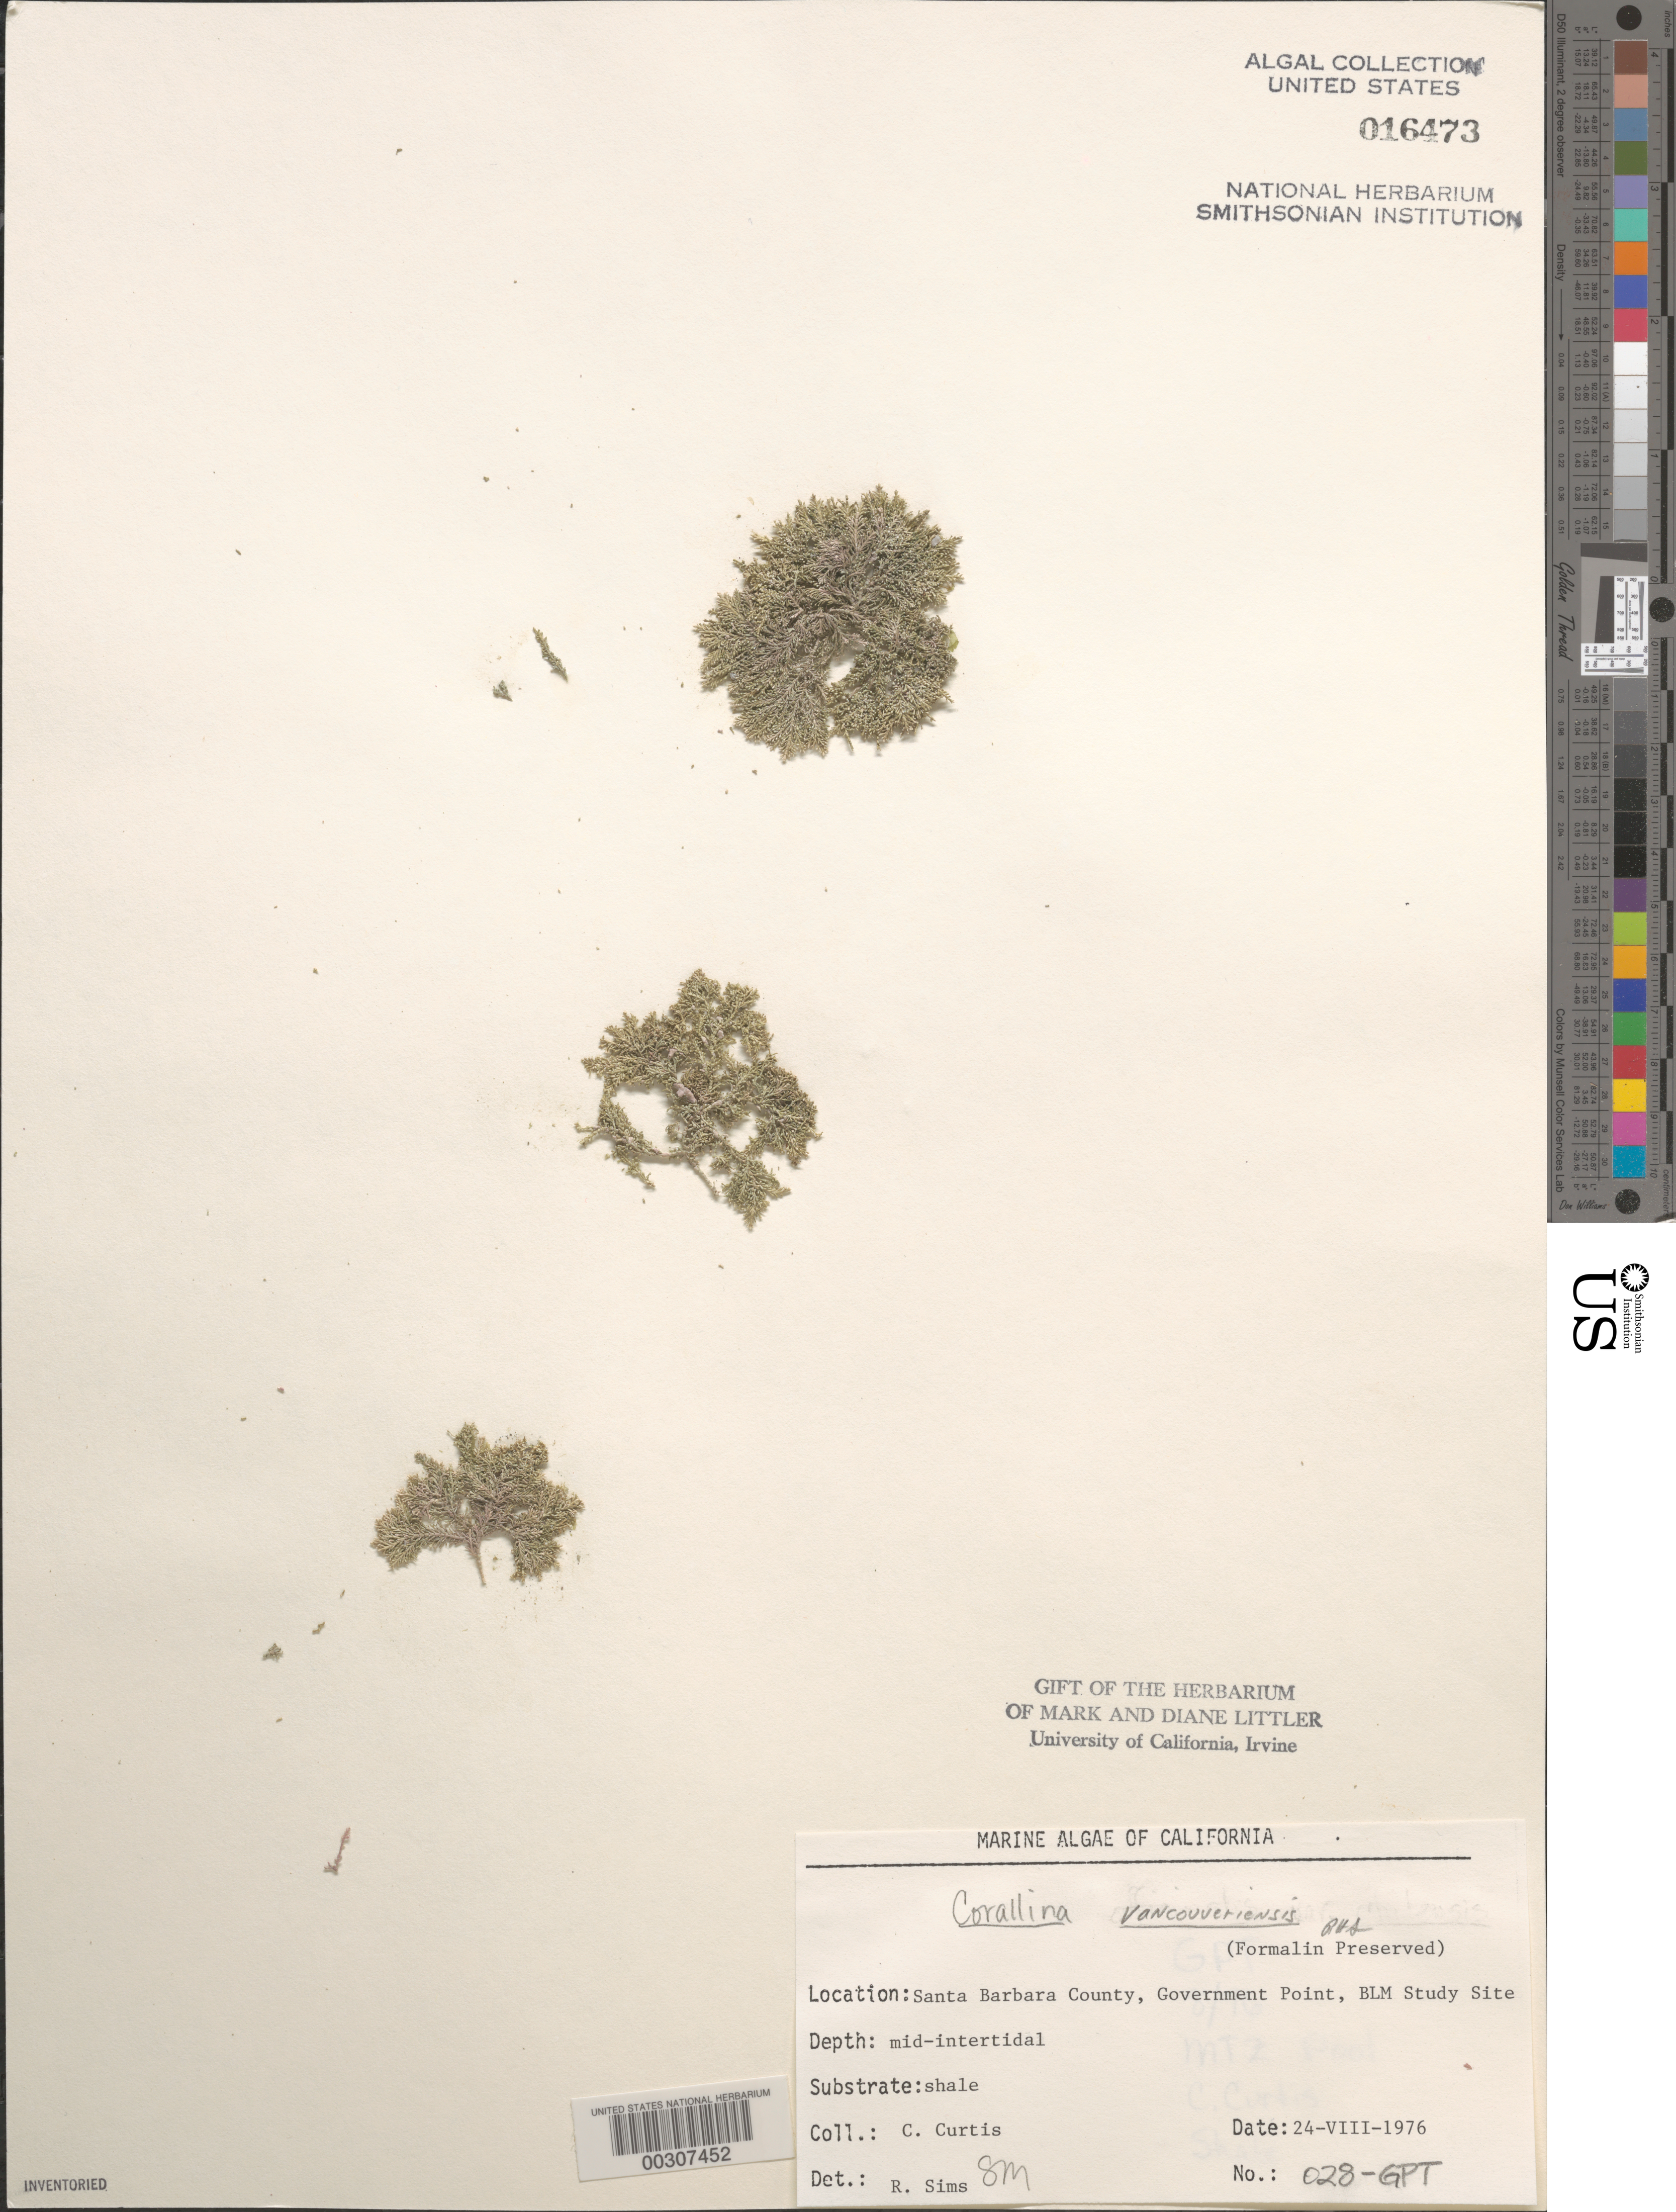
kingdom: Plantae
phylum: Rhodophyta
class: Florideophyceae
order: Corallinales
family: Corallinaceae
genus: Corallina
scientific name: Corallina vancouveriensis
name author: Yendo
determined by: Sims, Robert H.; Murray, S. N.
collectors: C. Curtis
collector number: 028-gpt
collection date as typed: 24 Aug 1976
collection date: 1976-08-24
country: United States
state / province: California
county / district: Santa Barbara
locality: Government Point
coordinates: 34 26'31"N, 120 24'06"W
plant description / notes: BLM-SOCALBIGHT Rocky Intertidal Survey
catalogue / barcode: US 16473